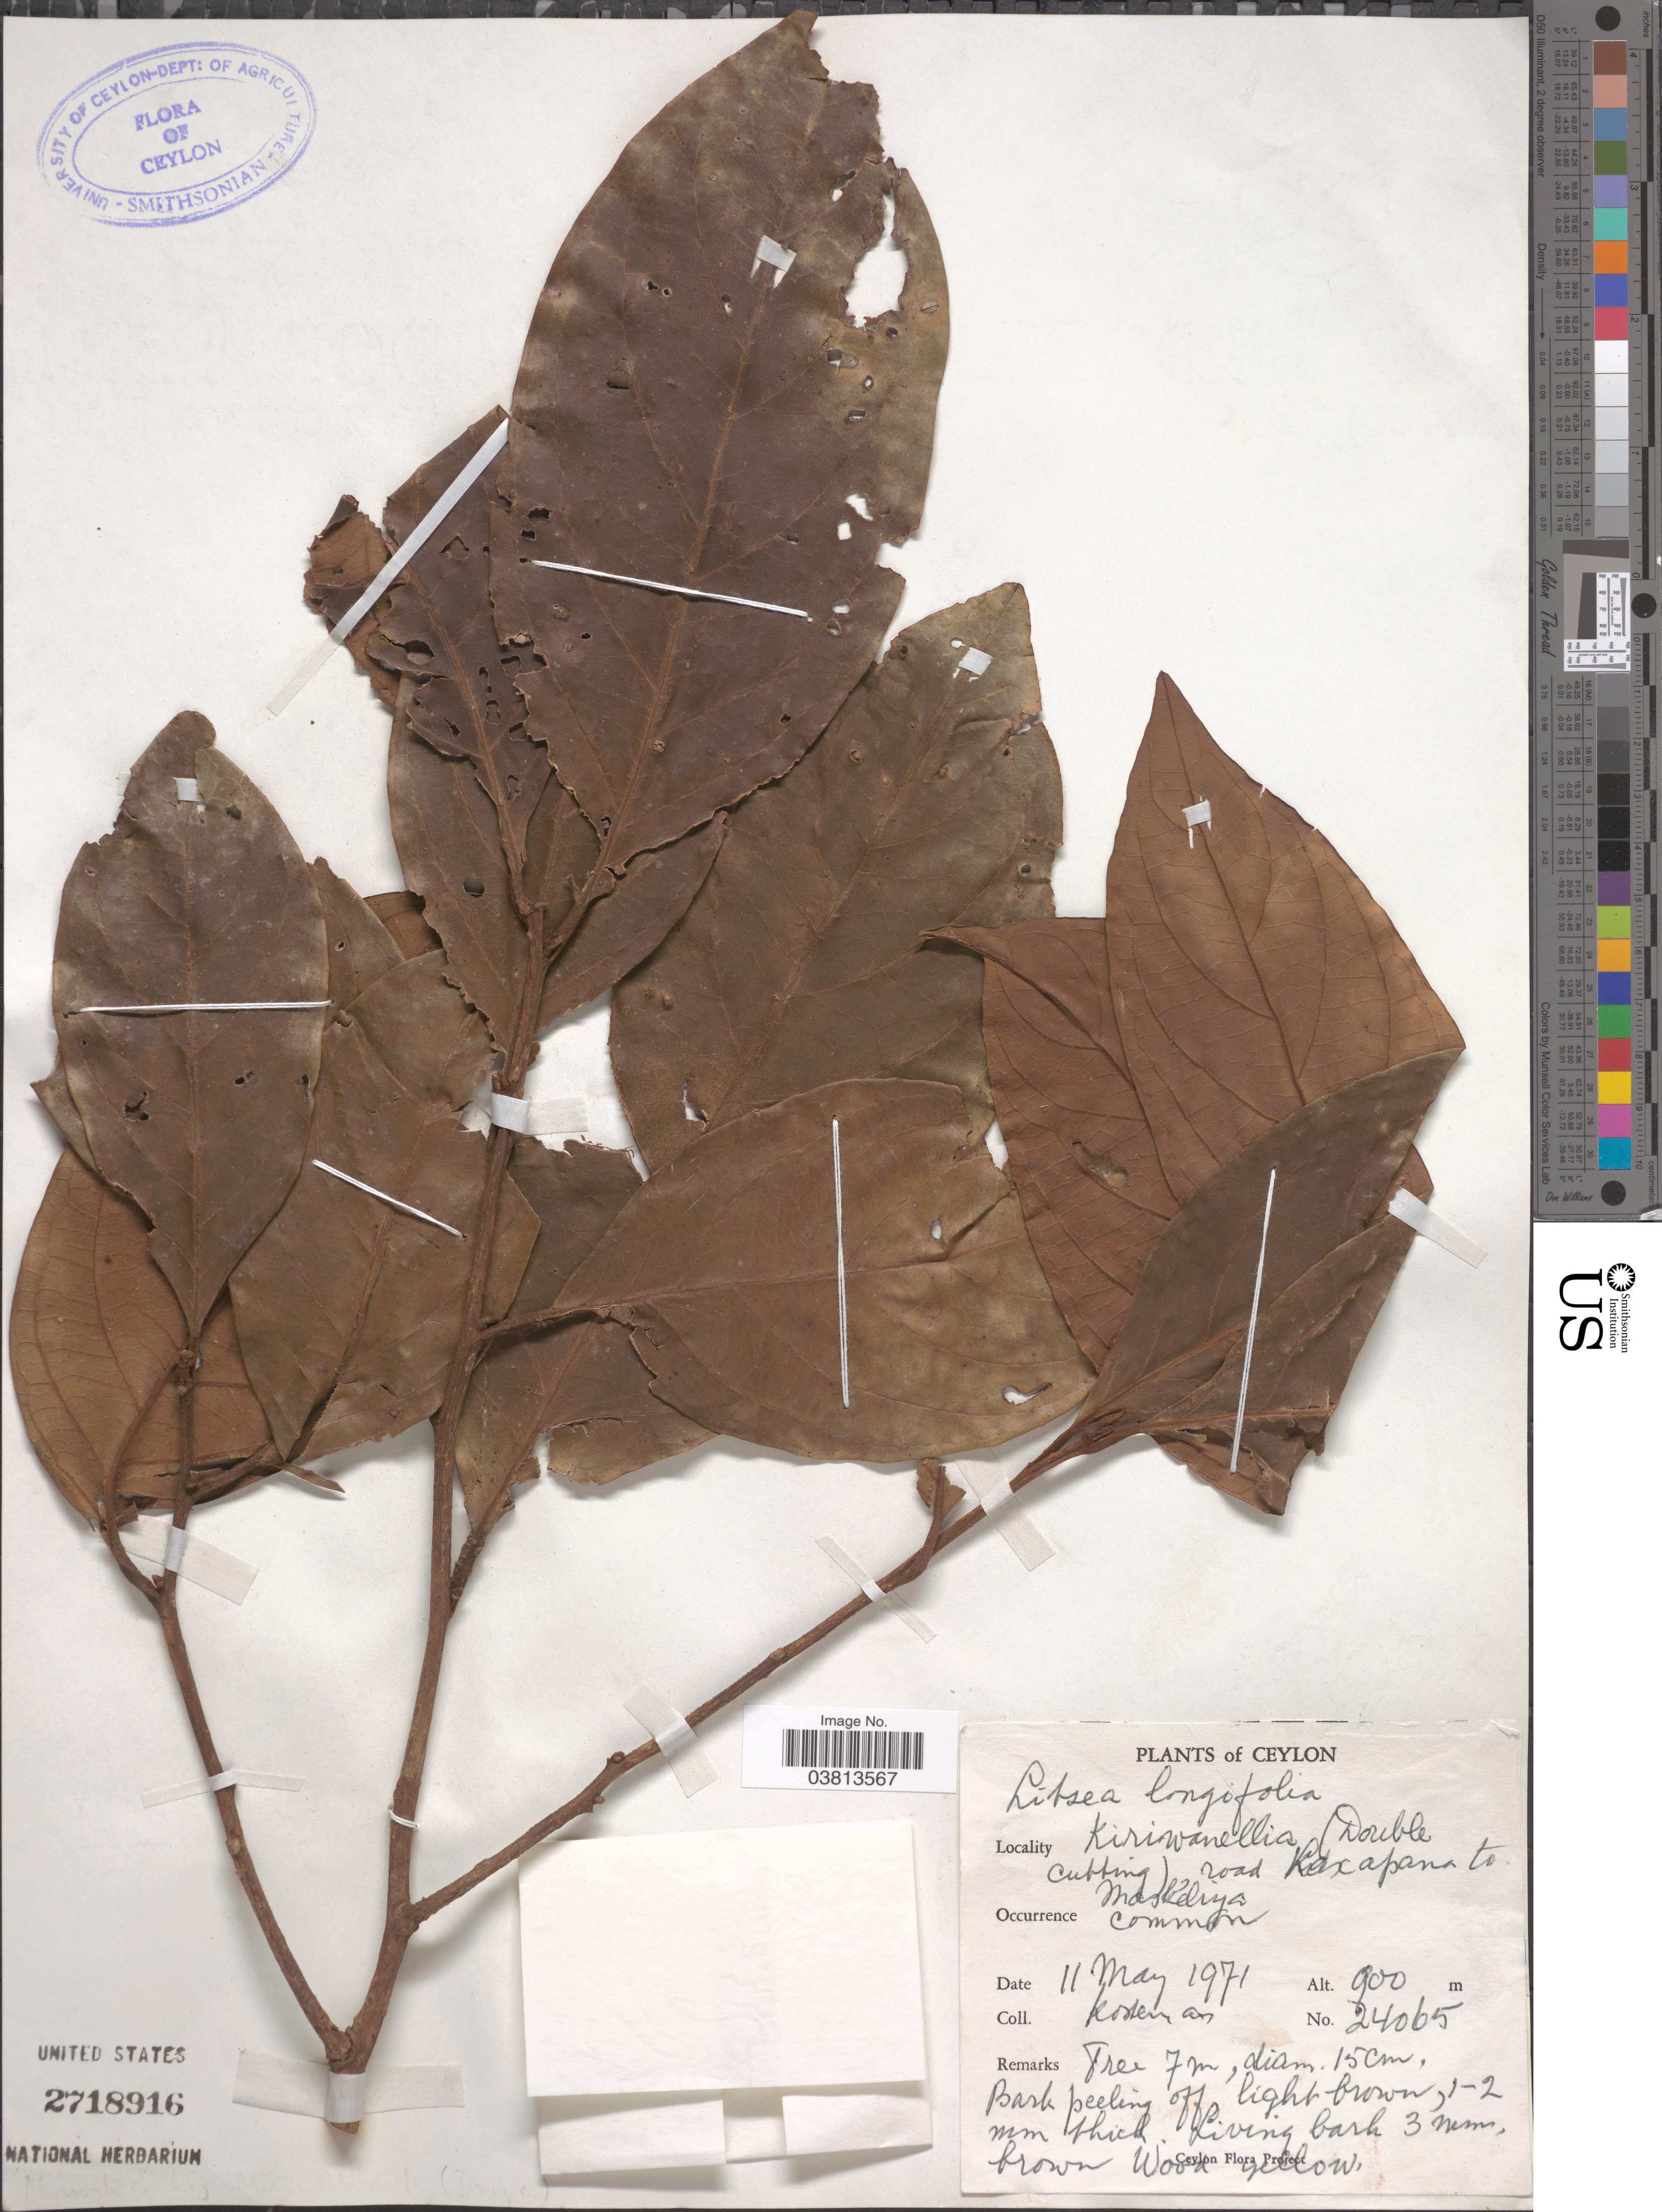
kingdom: Plantae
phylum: Tracheophyta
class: Magnoliopsida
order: Laurales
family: Lauraceae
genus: Litsea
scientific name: Litsea longifolia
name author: (Nees) Trimen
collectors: Kostermans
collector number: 24065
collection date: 1971-05-11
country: Sri Lanka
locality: Ceylon. Kiriwanellia (Double cutting), road Laxapana to Maskeliya.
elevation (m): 900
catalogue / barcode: US 2718916